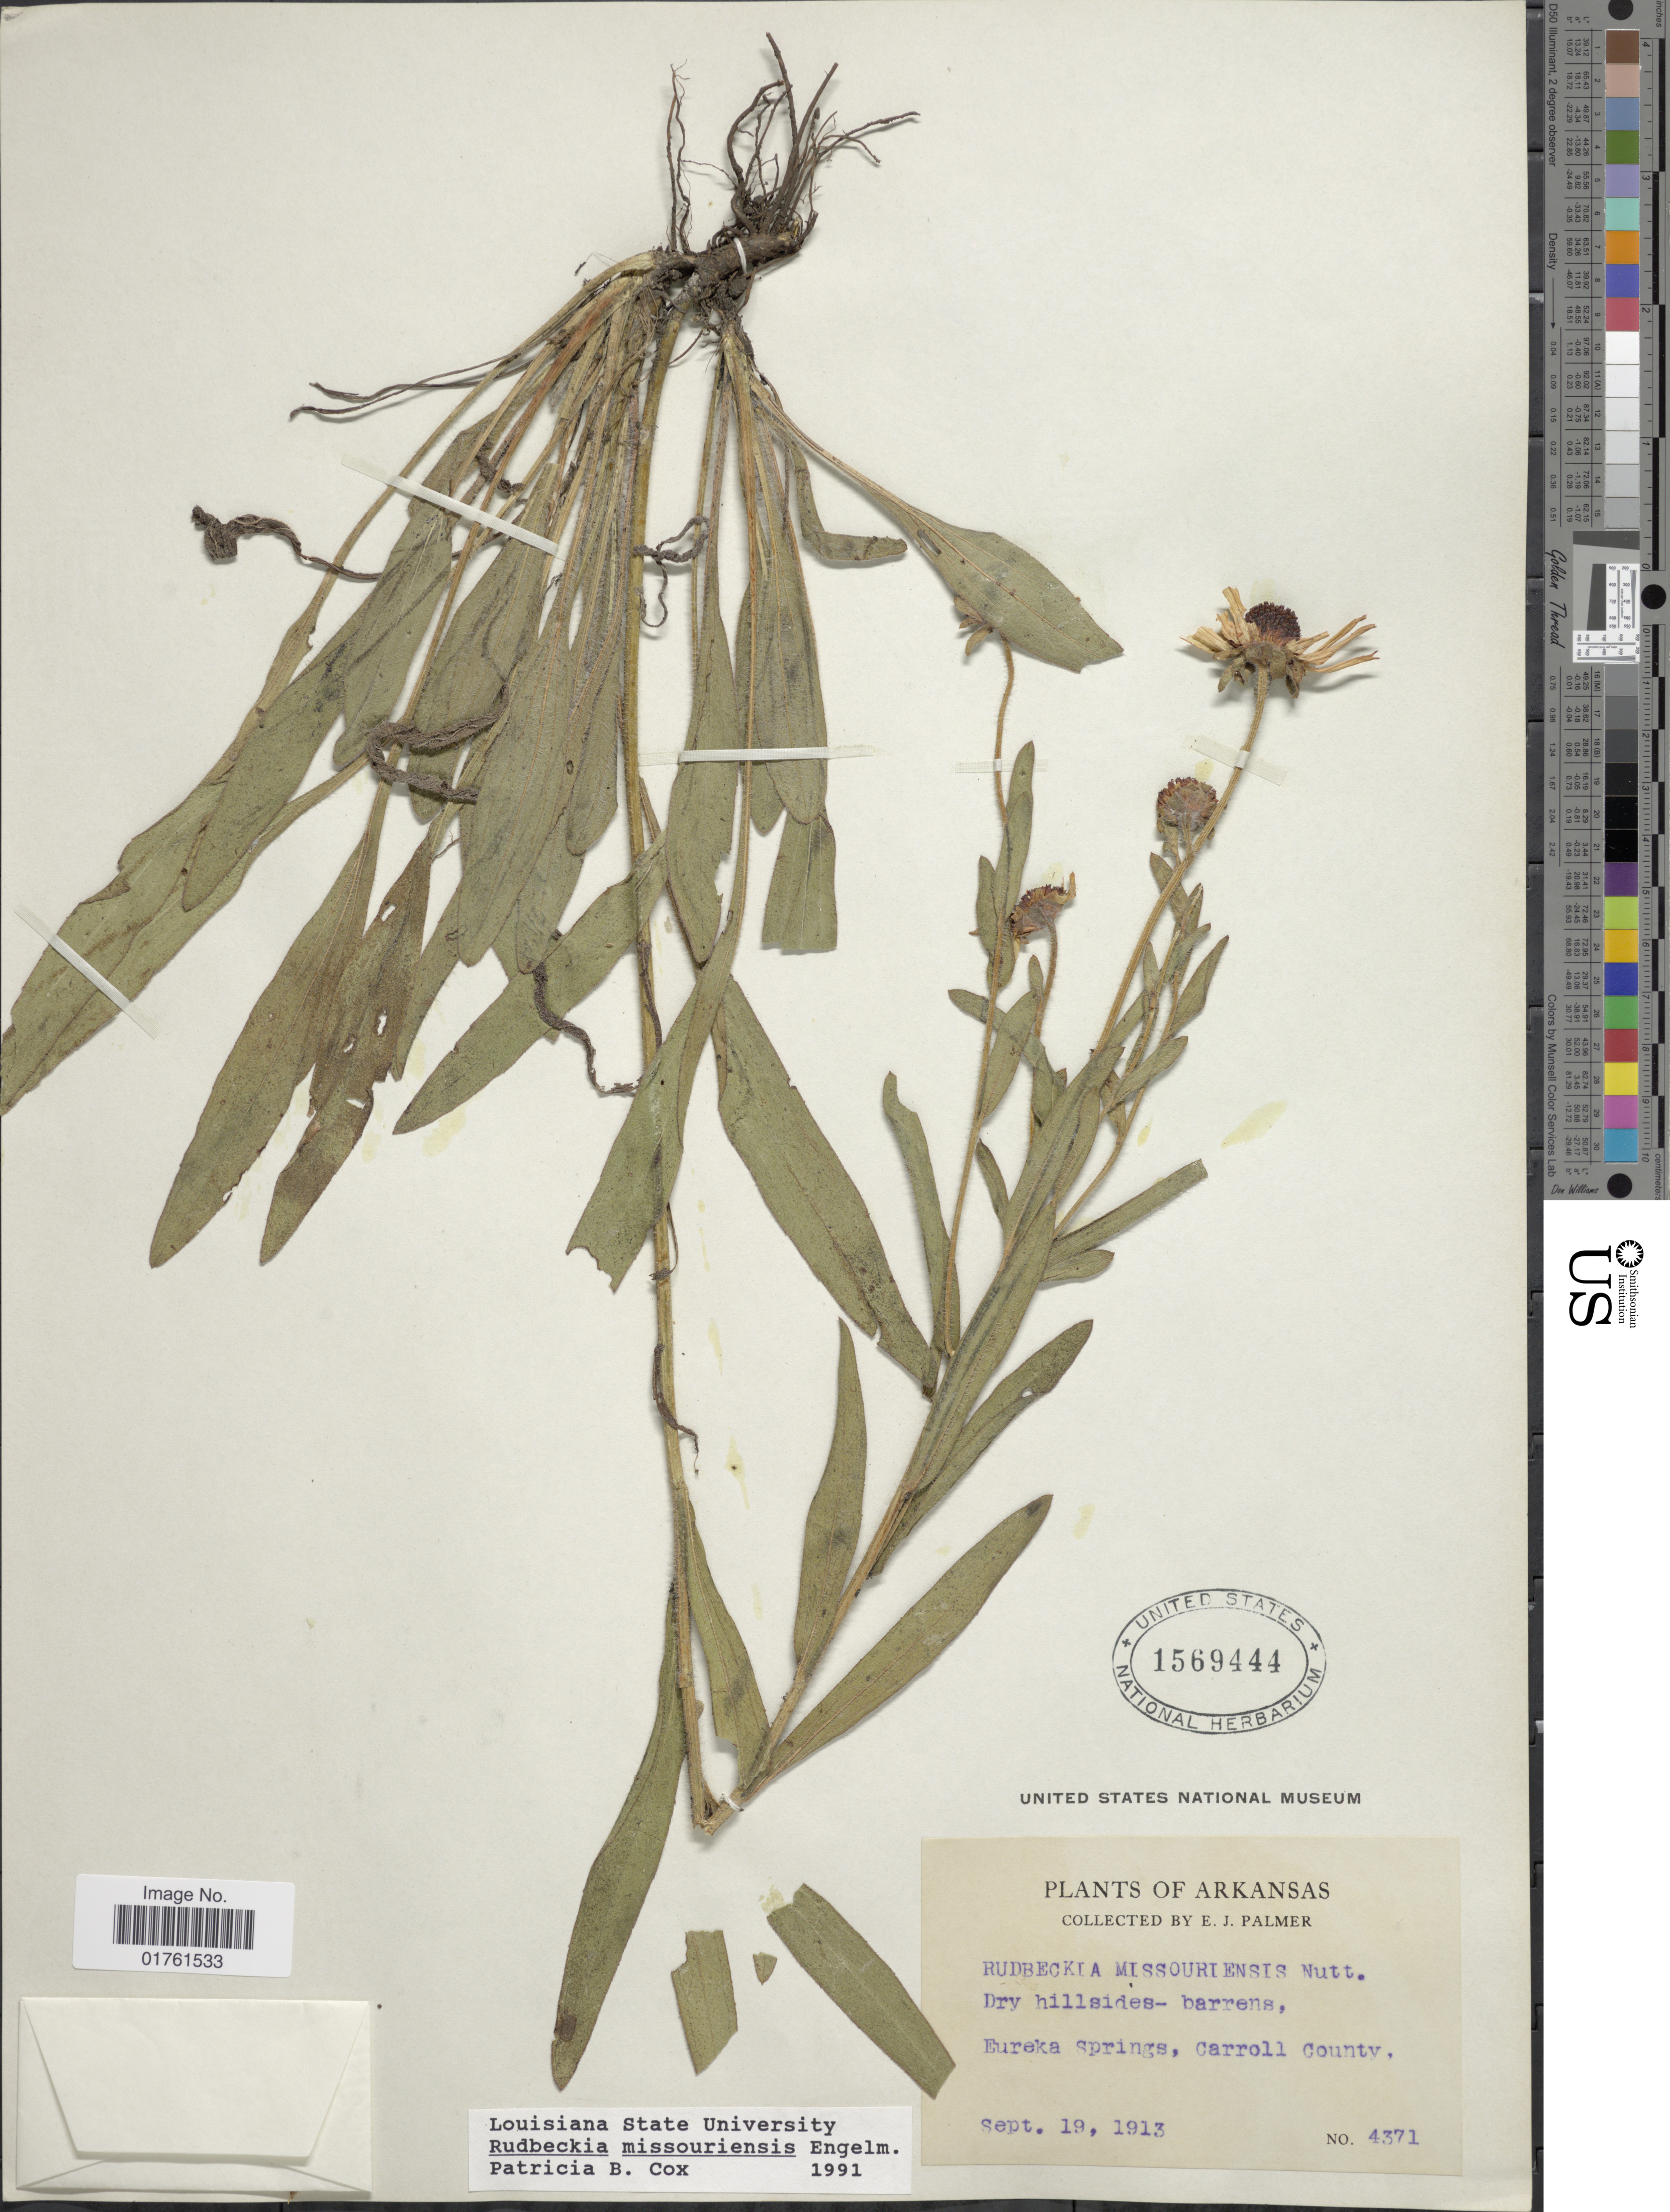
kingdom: Plantae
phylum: Tracheophyta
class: Magnoliopsida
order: Asterales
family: Asteraceae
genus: Rudbeckia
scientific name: Rudbeckia missouriensis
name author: Engelm. ex C.L. Boynton & Beadle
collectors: E. J. Palmer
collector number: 4371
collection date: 1913-09-19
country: United States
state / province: Arkansas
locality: Dry hillsides-barrens, Eureka Springs, Carroll County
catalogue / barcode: US 1569444